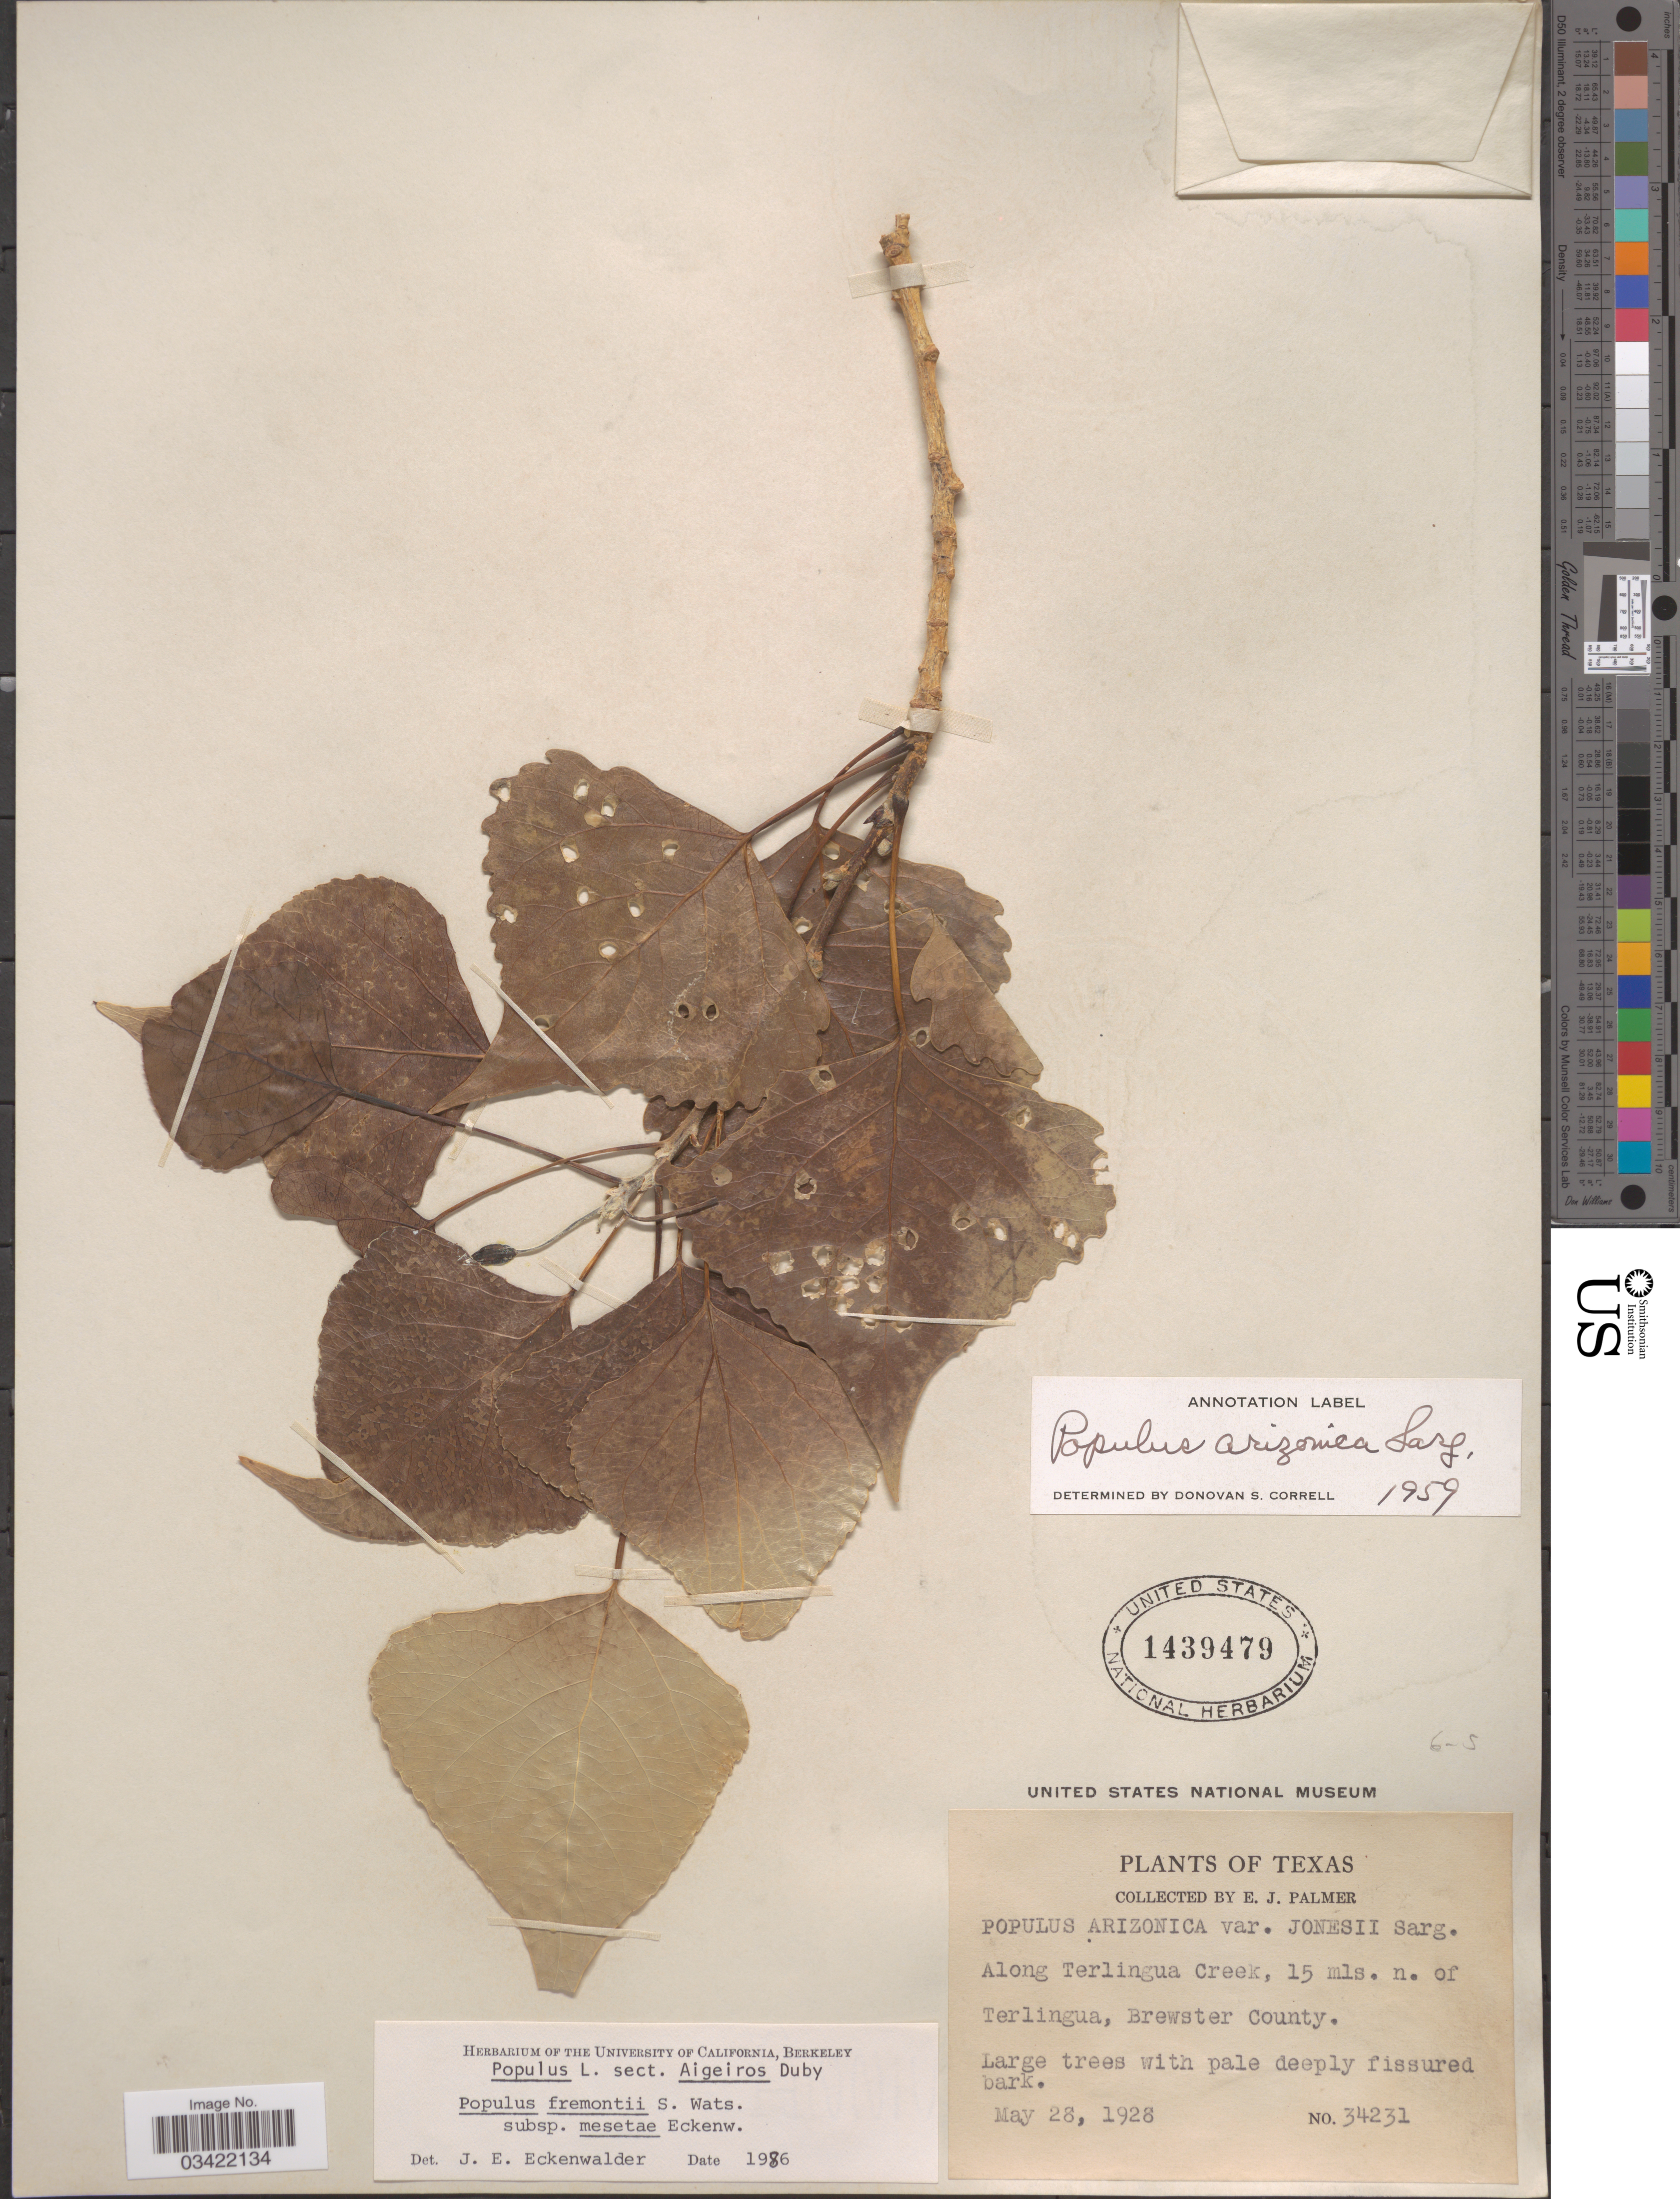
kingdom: Plantae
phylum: Tracheophyta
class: Magnoliopsida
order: Malpighiales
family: Salicaceae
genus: Populus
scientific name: Populus fremontii subsp. mesetae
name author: Eckenw.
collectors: E. J. Palmer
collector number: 34231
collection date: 1928-05-28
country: United States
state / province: Texas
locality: Along Terlingua Creek, 15 mls. n. of Terlingua, Brewster County.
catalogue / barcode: US 1439479